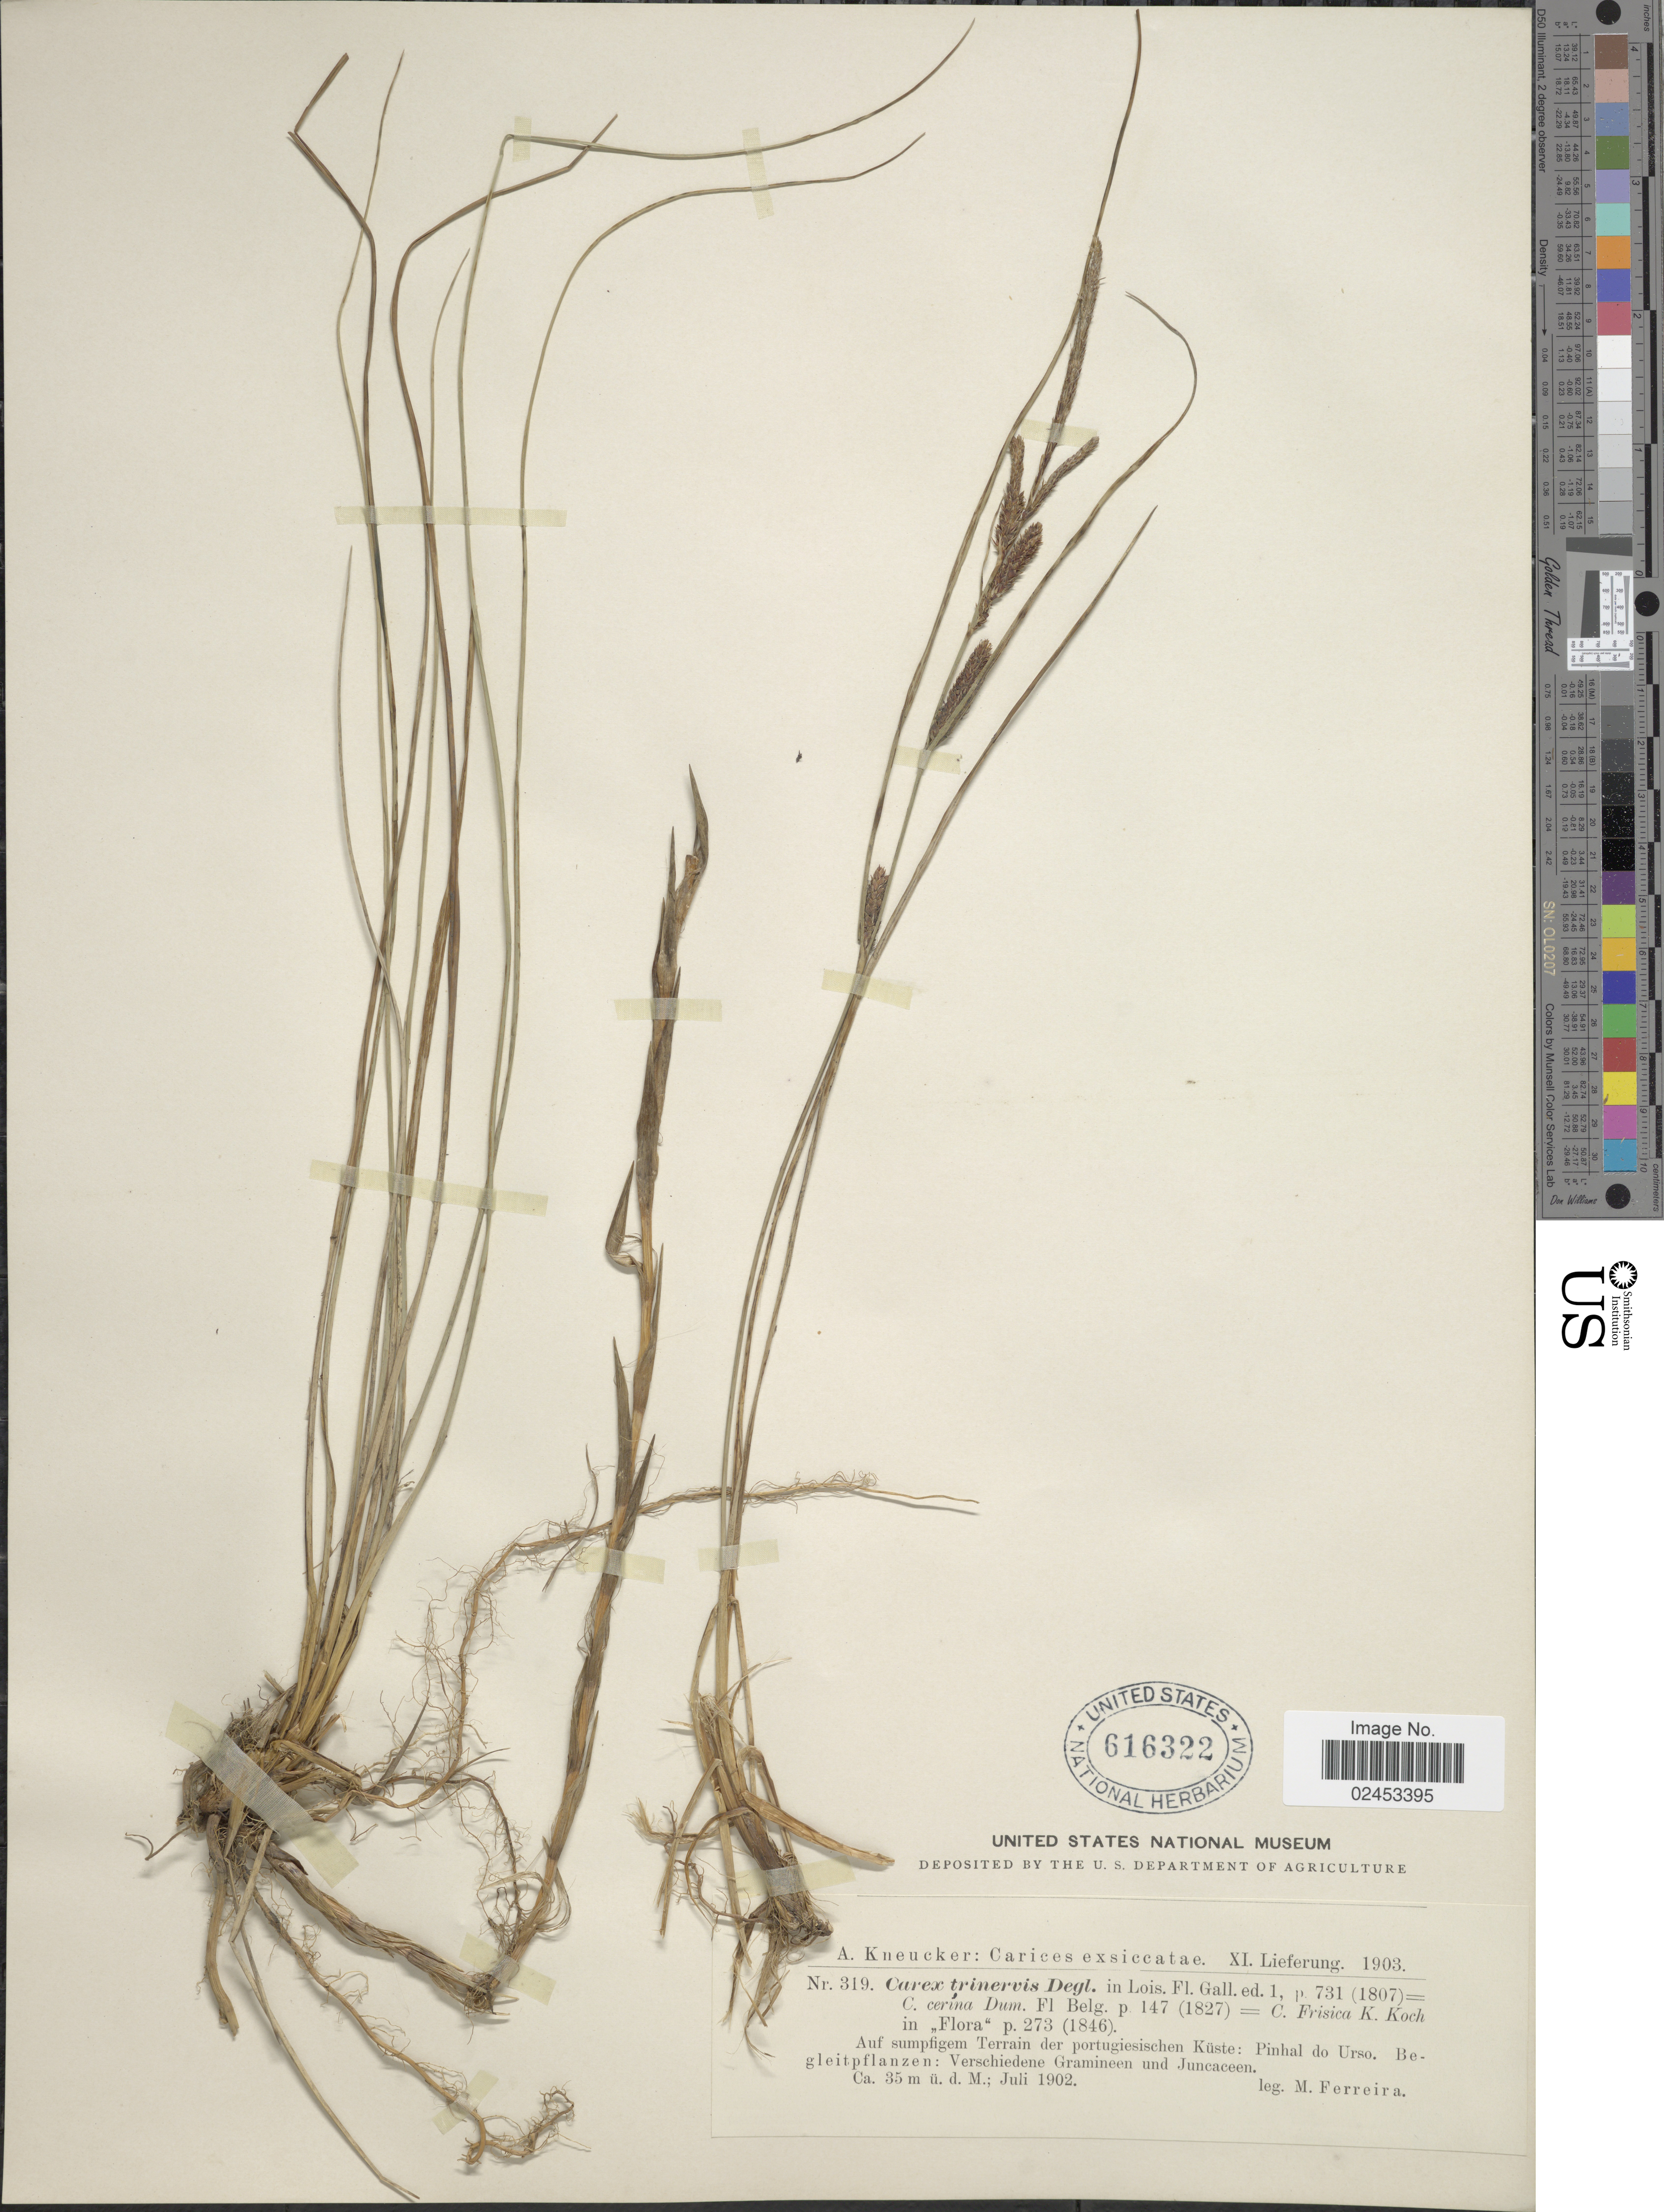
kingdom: Plantae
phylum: Tracheophyta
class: Liliopsida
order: Poales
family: Cyperaceae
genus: Carex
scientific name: Carex trinervis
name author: Degl.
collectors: M. Ferreira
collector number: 319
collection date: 1902-07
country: Portugal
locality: Auf sumpfigem Terrain der portugiesischen Küste: Pinhal do Urso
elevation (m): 35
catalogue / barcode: US 616322